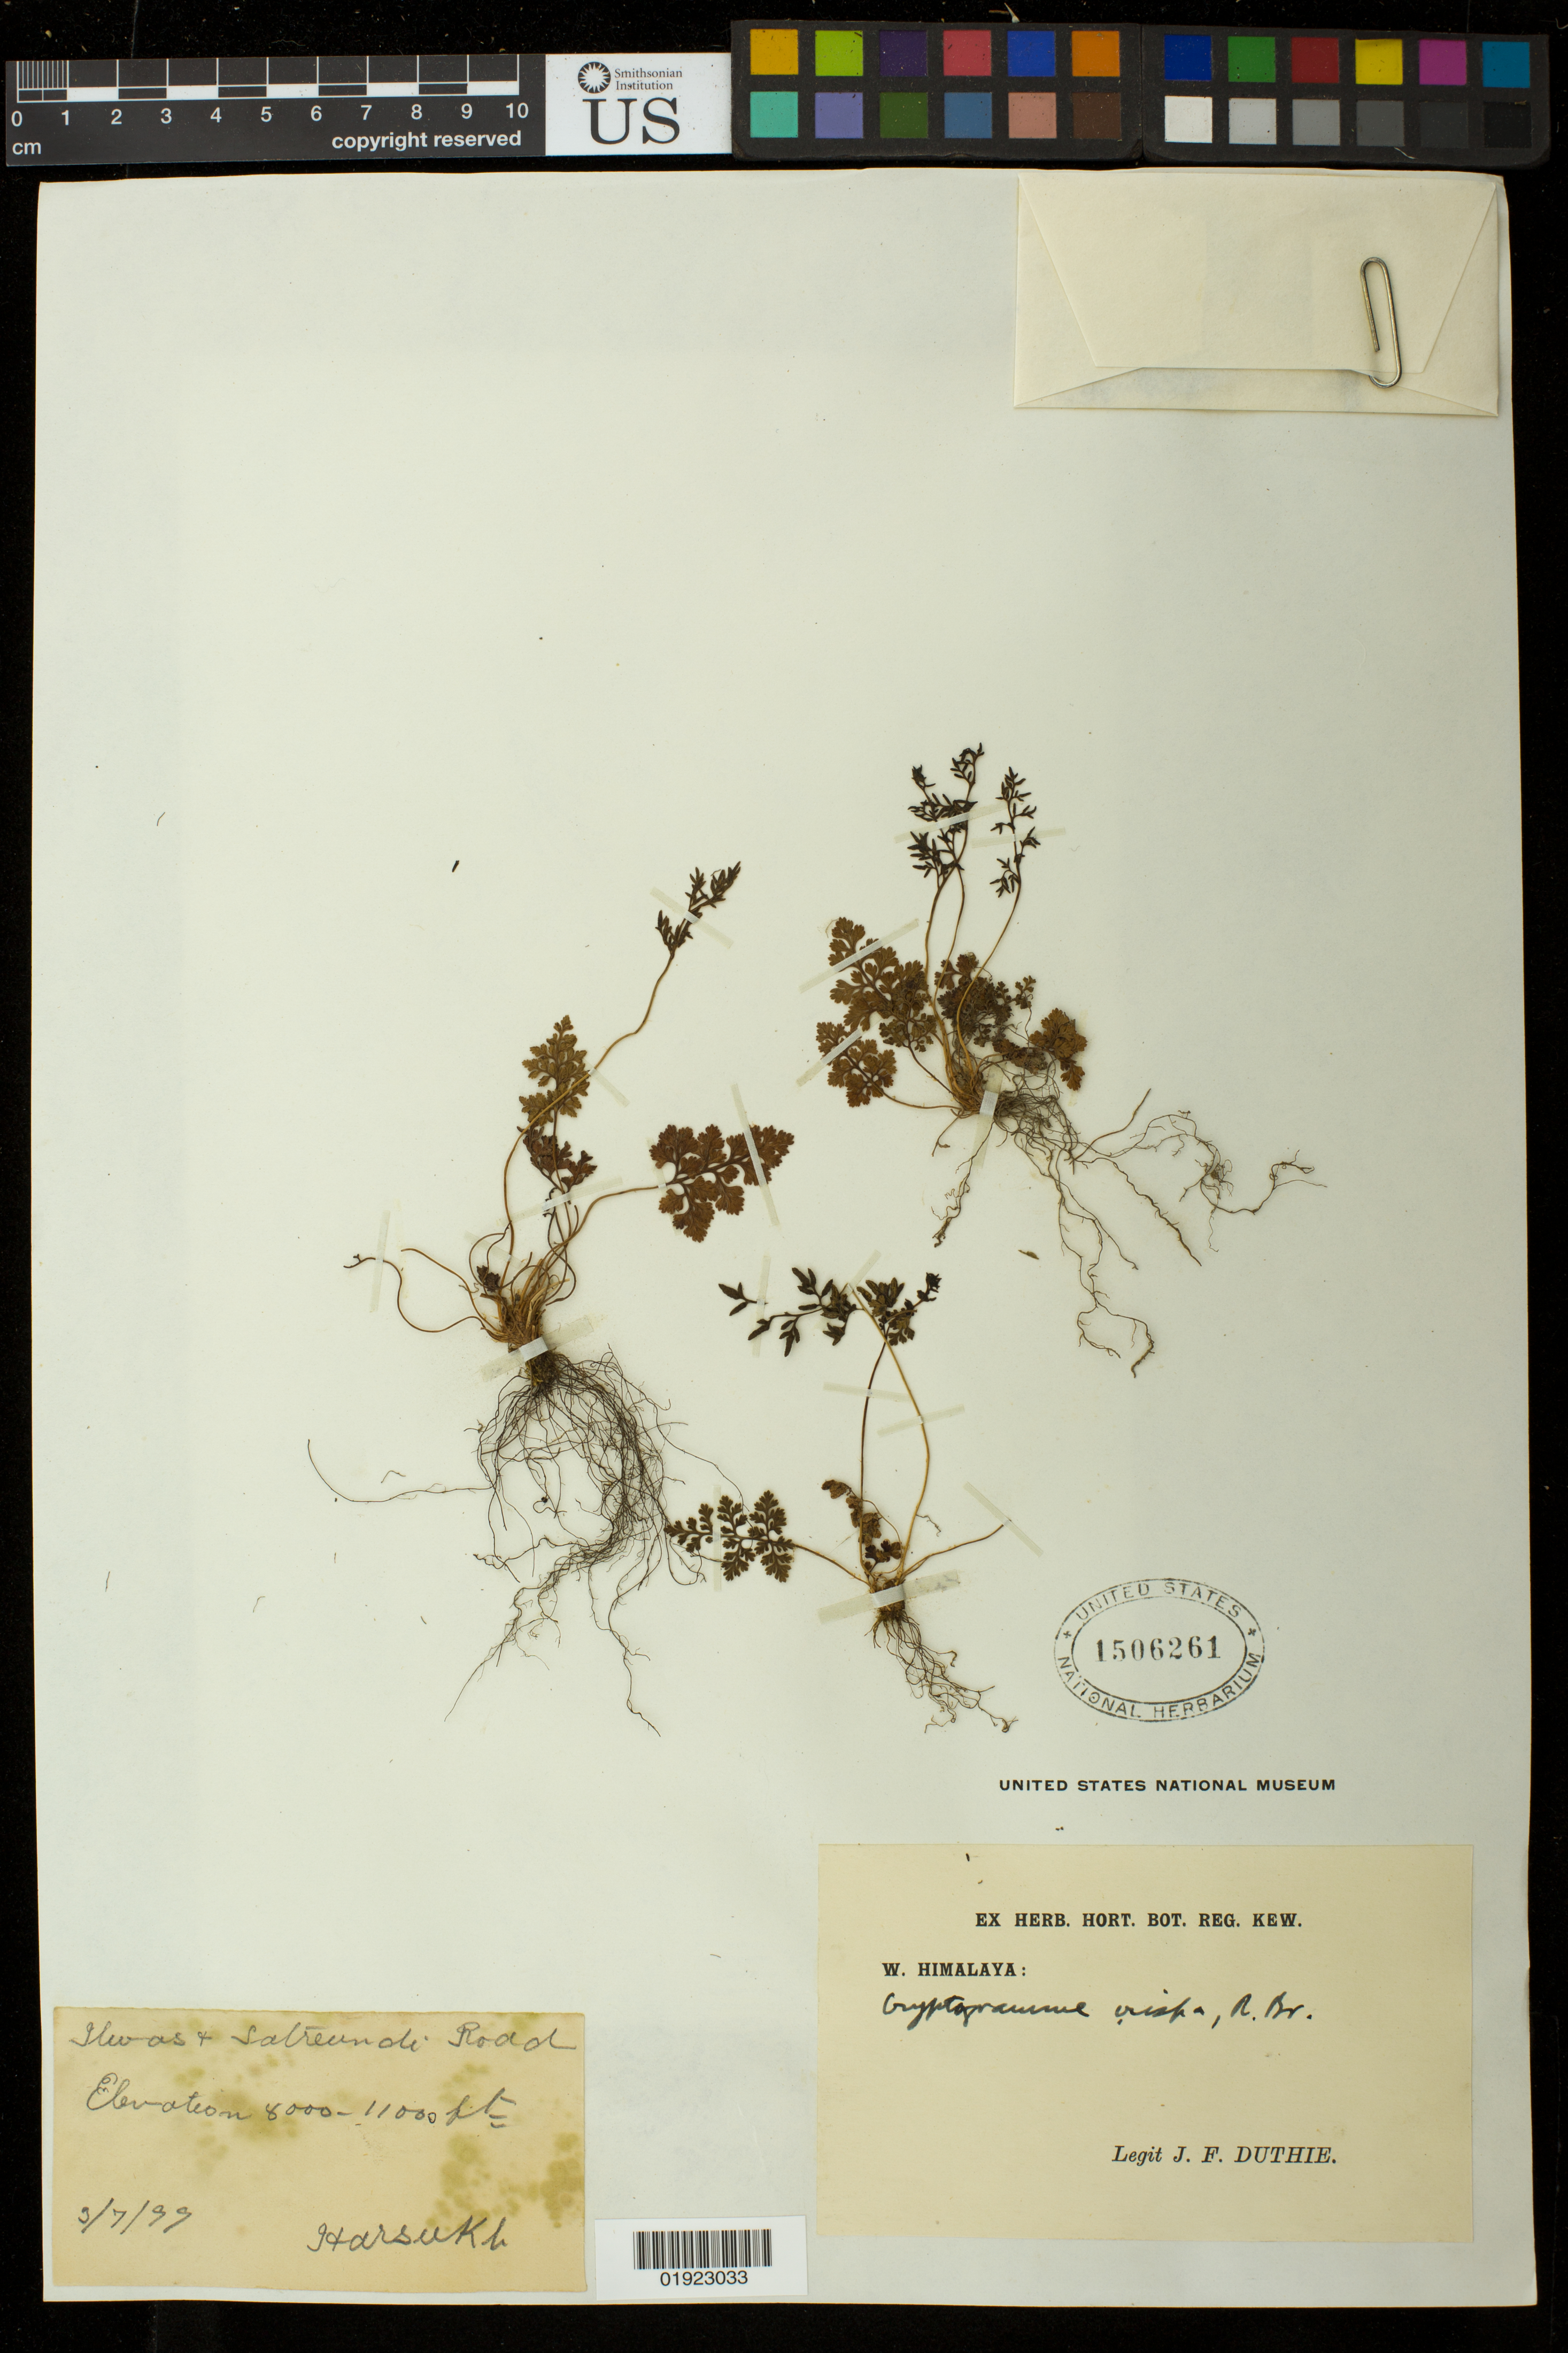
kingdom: Plantae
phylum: Tracheophyta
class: Polypodiopsida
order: Polypodiales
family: Pteridaceae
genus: Cryptogramma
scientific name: Cryptogramma crispa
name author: Fernald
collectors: J. F. Duthie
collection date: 1899-07-03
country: India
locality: W. Himalaya. Ilwas & Satreundi Road.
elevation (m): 2438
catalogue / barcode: US 1506261